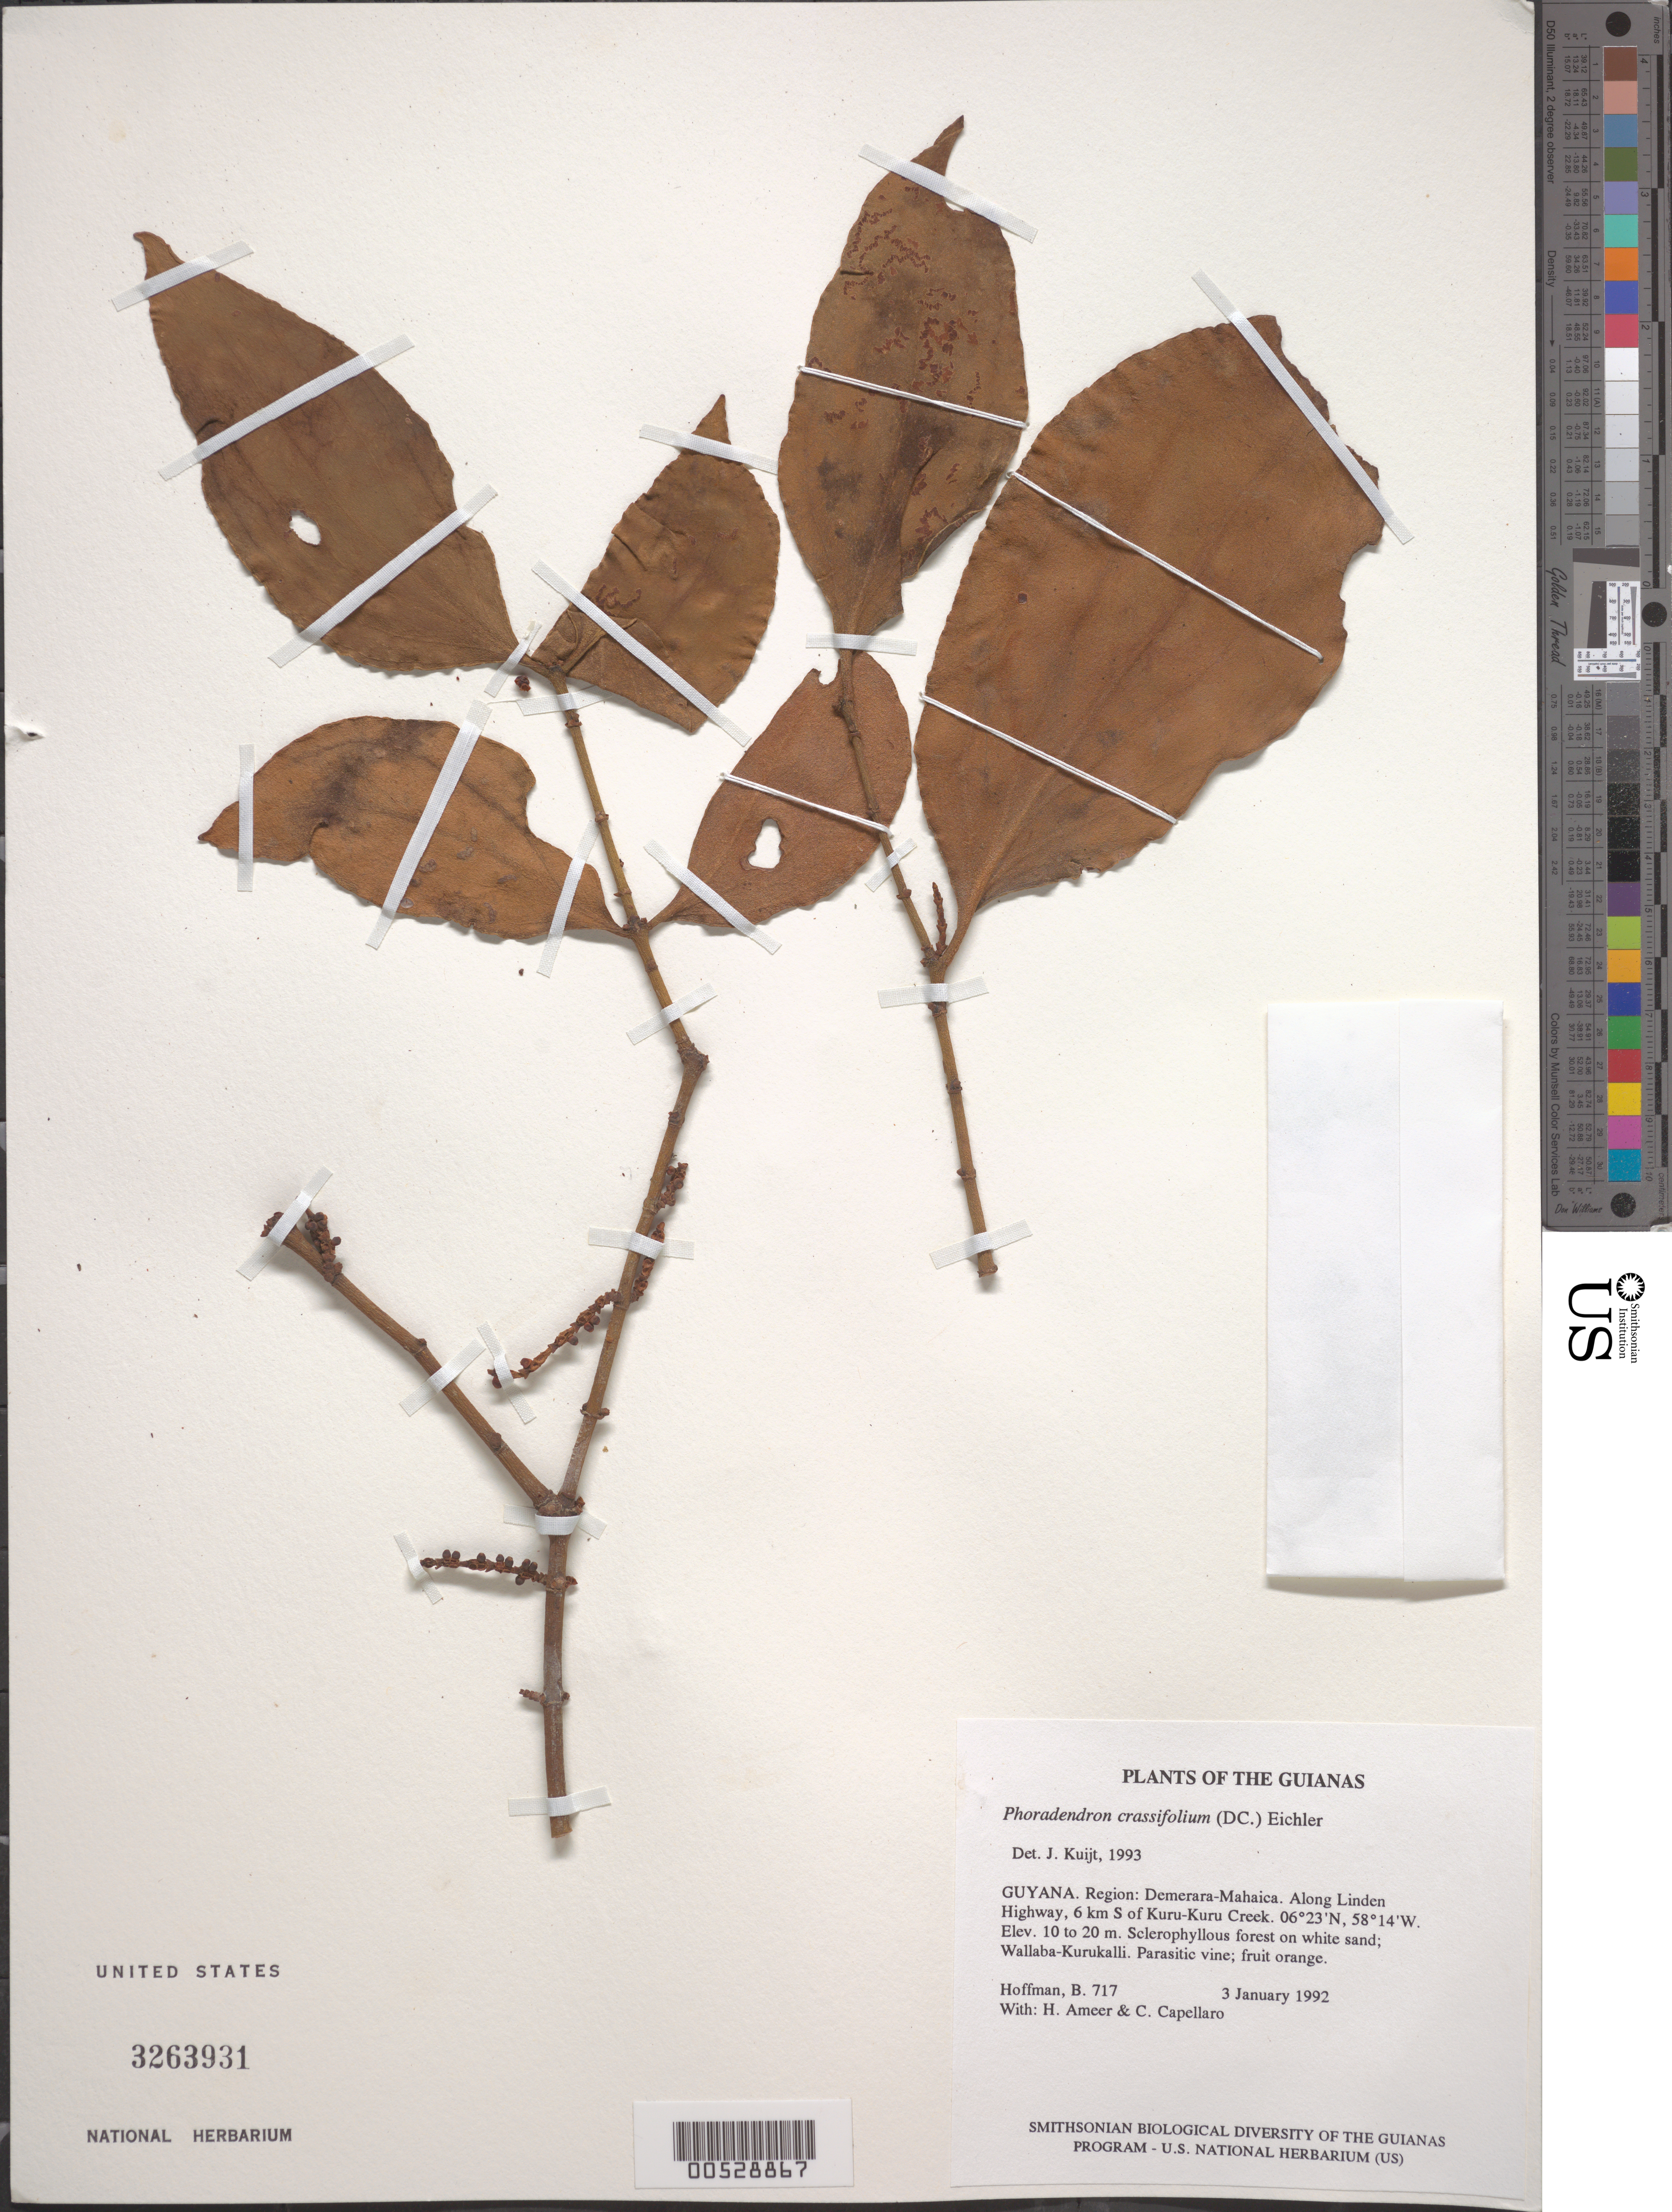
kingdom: Plantae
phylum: Tracheophyta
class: Magnoliopsida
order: Santalales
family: Viscaceae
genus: Phoradendron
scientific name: Phoradendron crassifolium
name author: (Pohl ex DC.) Eichler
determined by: Kuijt, Job, (CANADA)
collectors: B. Hoffman, H. Ameer & C. Capellaro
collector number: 717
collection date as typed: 3 January 1992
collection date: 1992-01-03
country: Guyana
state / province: Demerara-Mahaica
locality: Along Linden Highway, 6 km S of Kuru-Kuru Creek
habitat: Sclerophyllous forest on white sand; Wallaba-Kurukalli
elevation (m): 10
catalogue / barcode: US 3263931